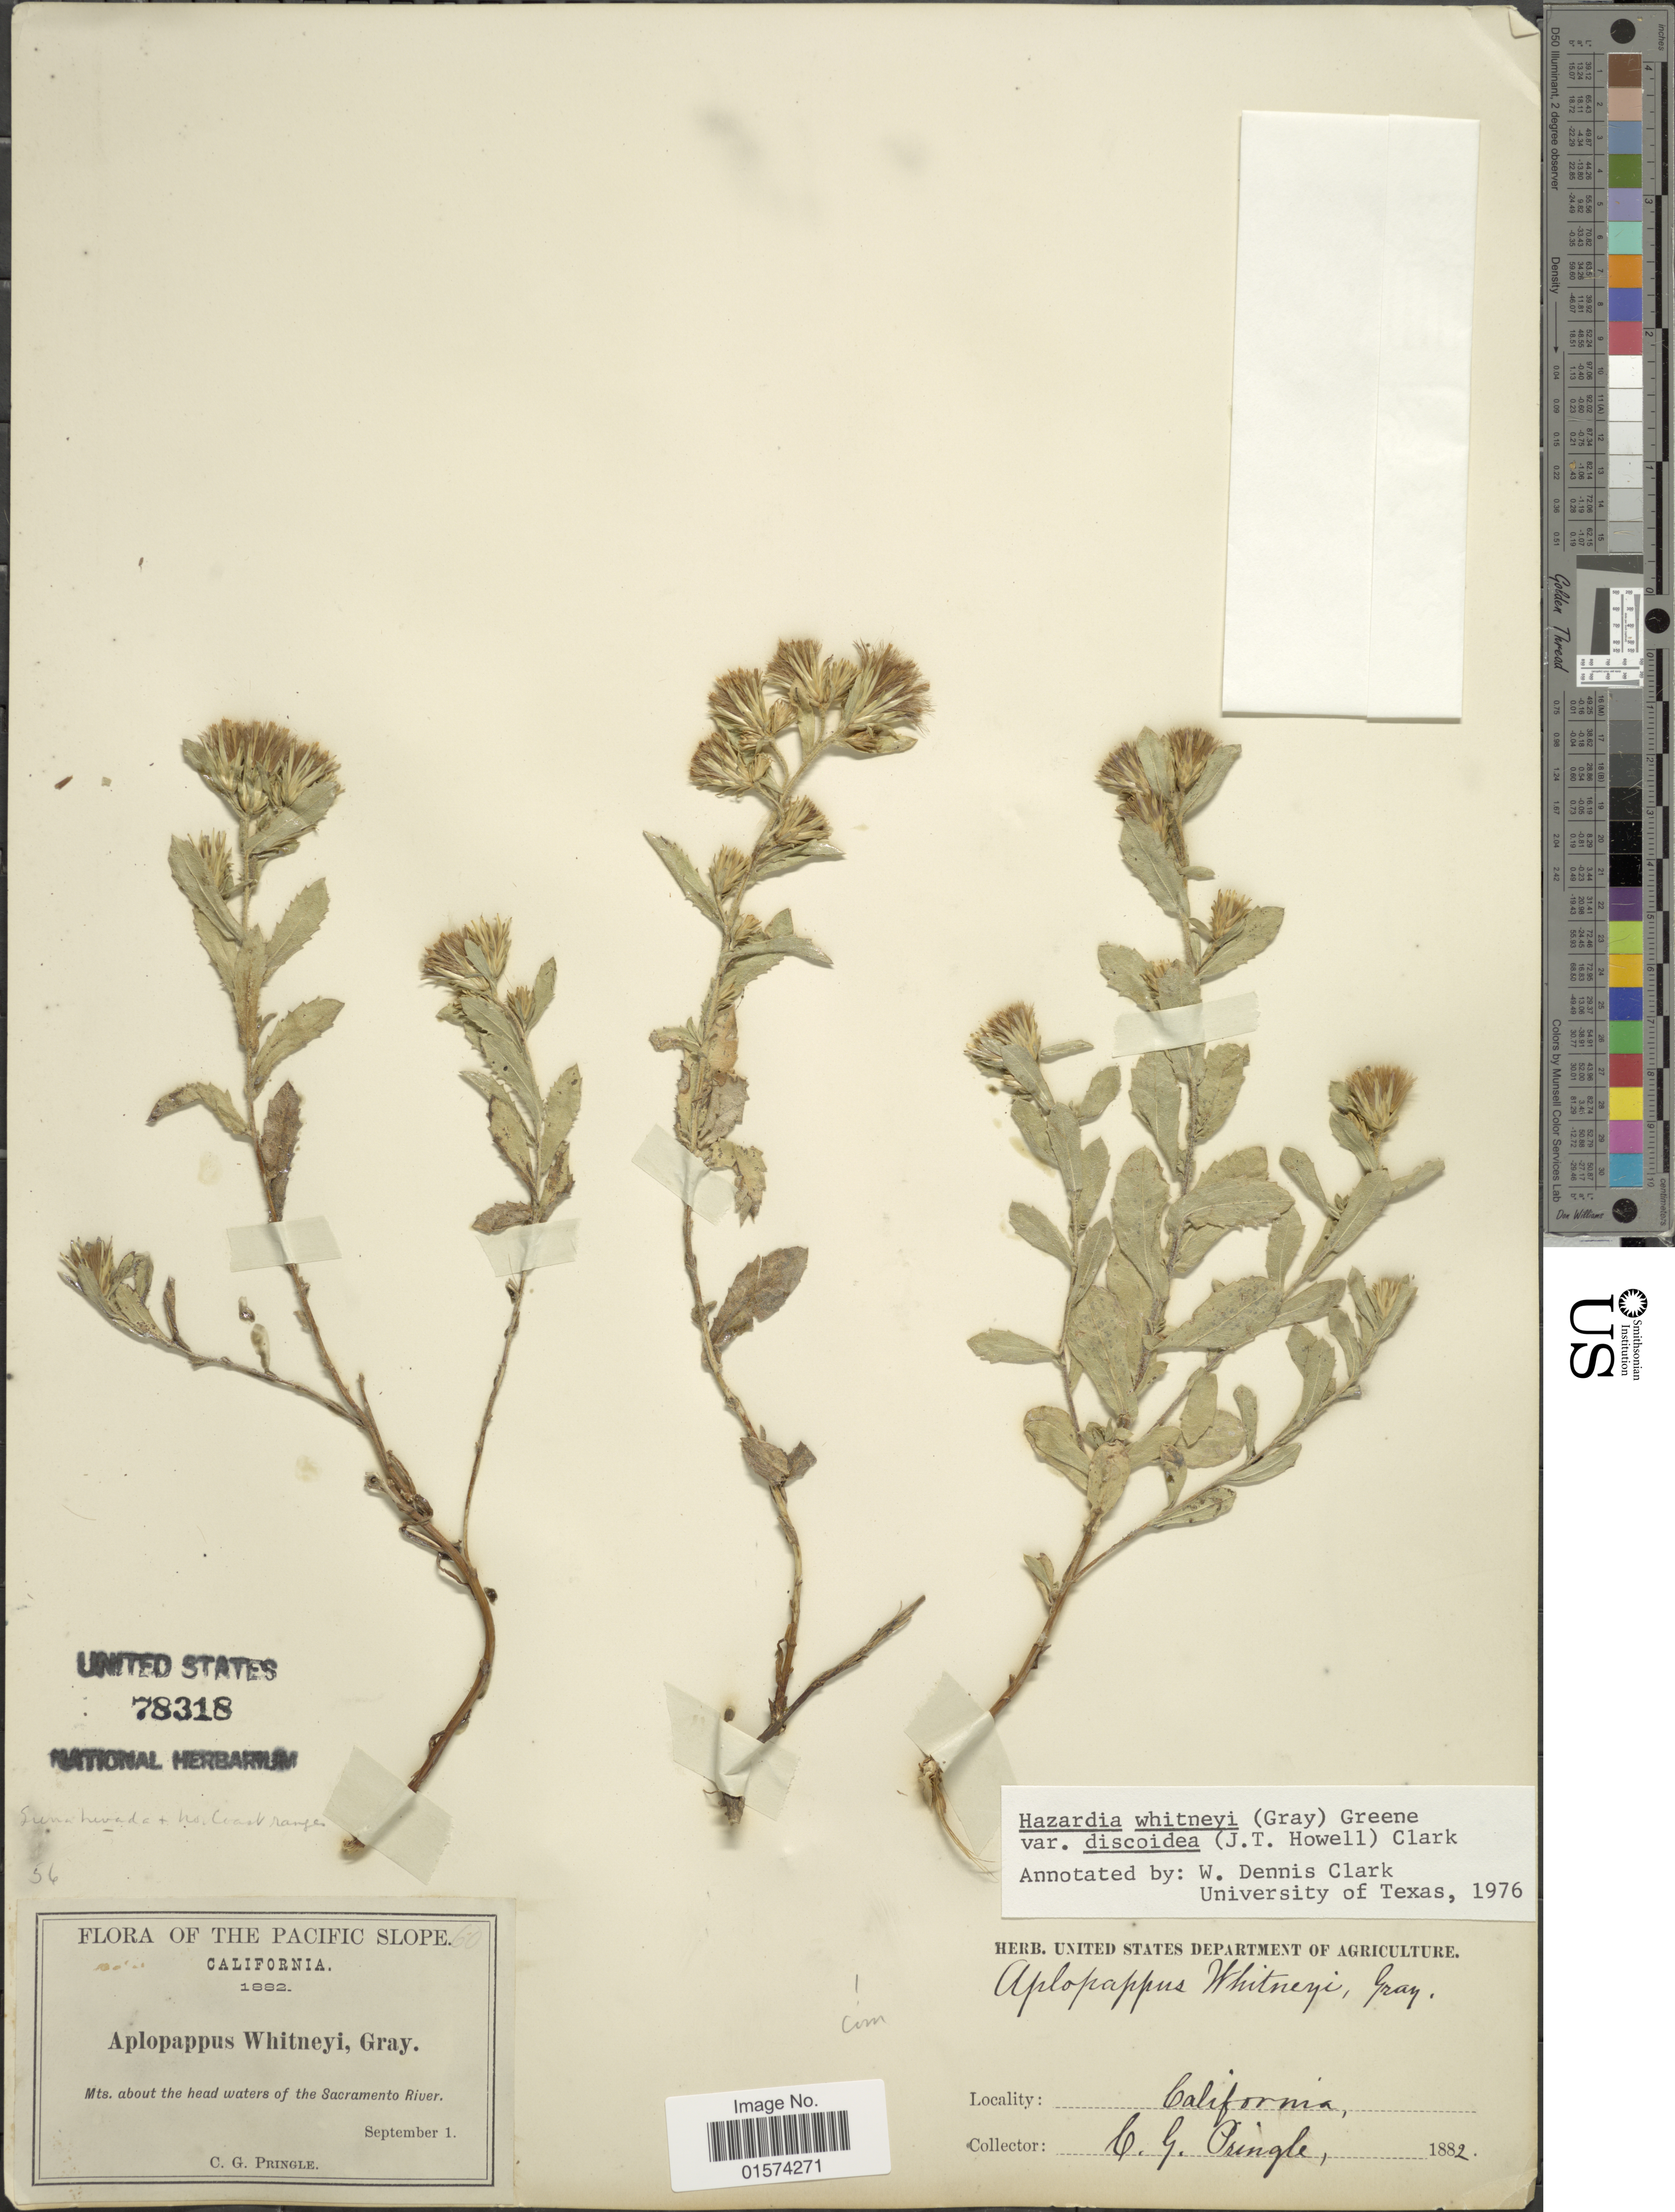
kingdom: Plantae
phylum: Tracheophyta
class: Magnoliopsida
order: Asterales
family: Asteraceae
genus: Hazardia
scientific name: Hazardia whitneyi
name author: (A. Gray) Greene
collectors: C. G. Pringle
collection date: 1882-09-01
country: United States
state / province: California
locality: Pacific Slope, Mts. about the head waters of the Sacramento River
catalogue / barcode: US 78318